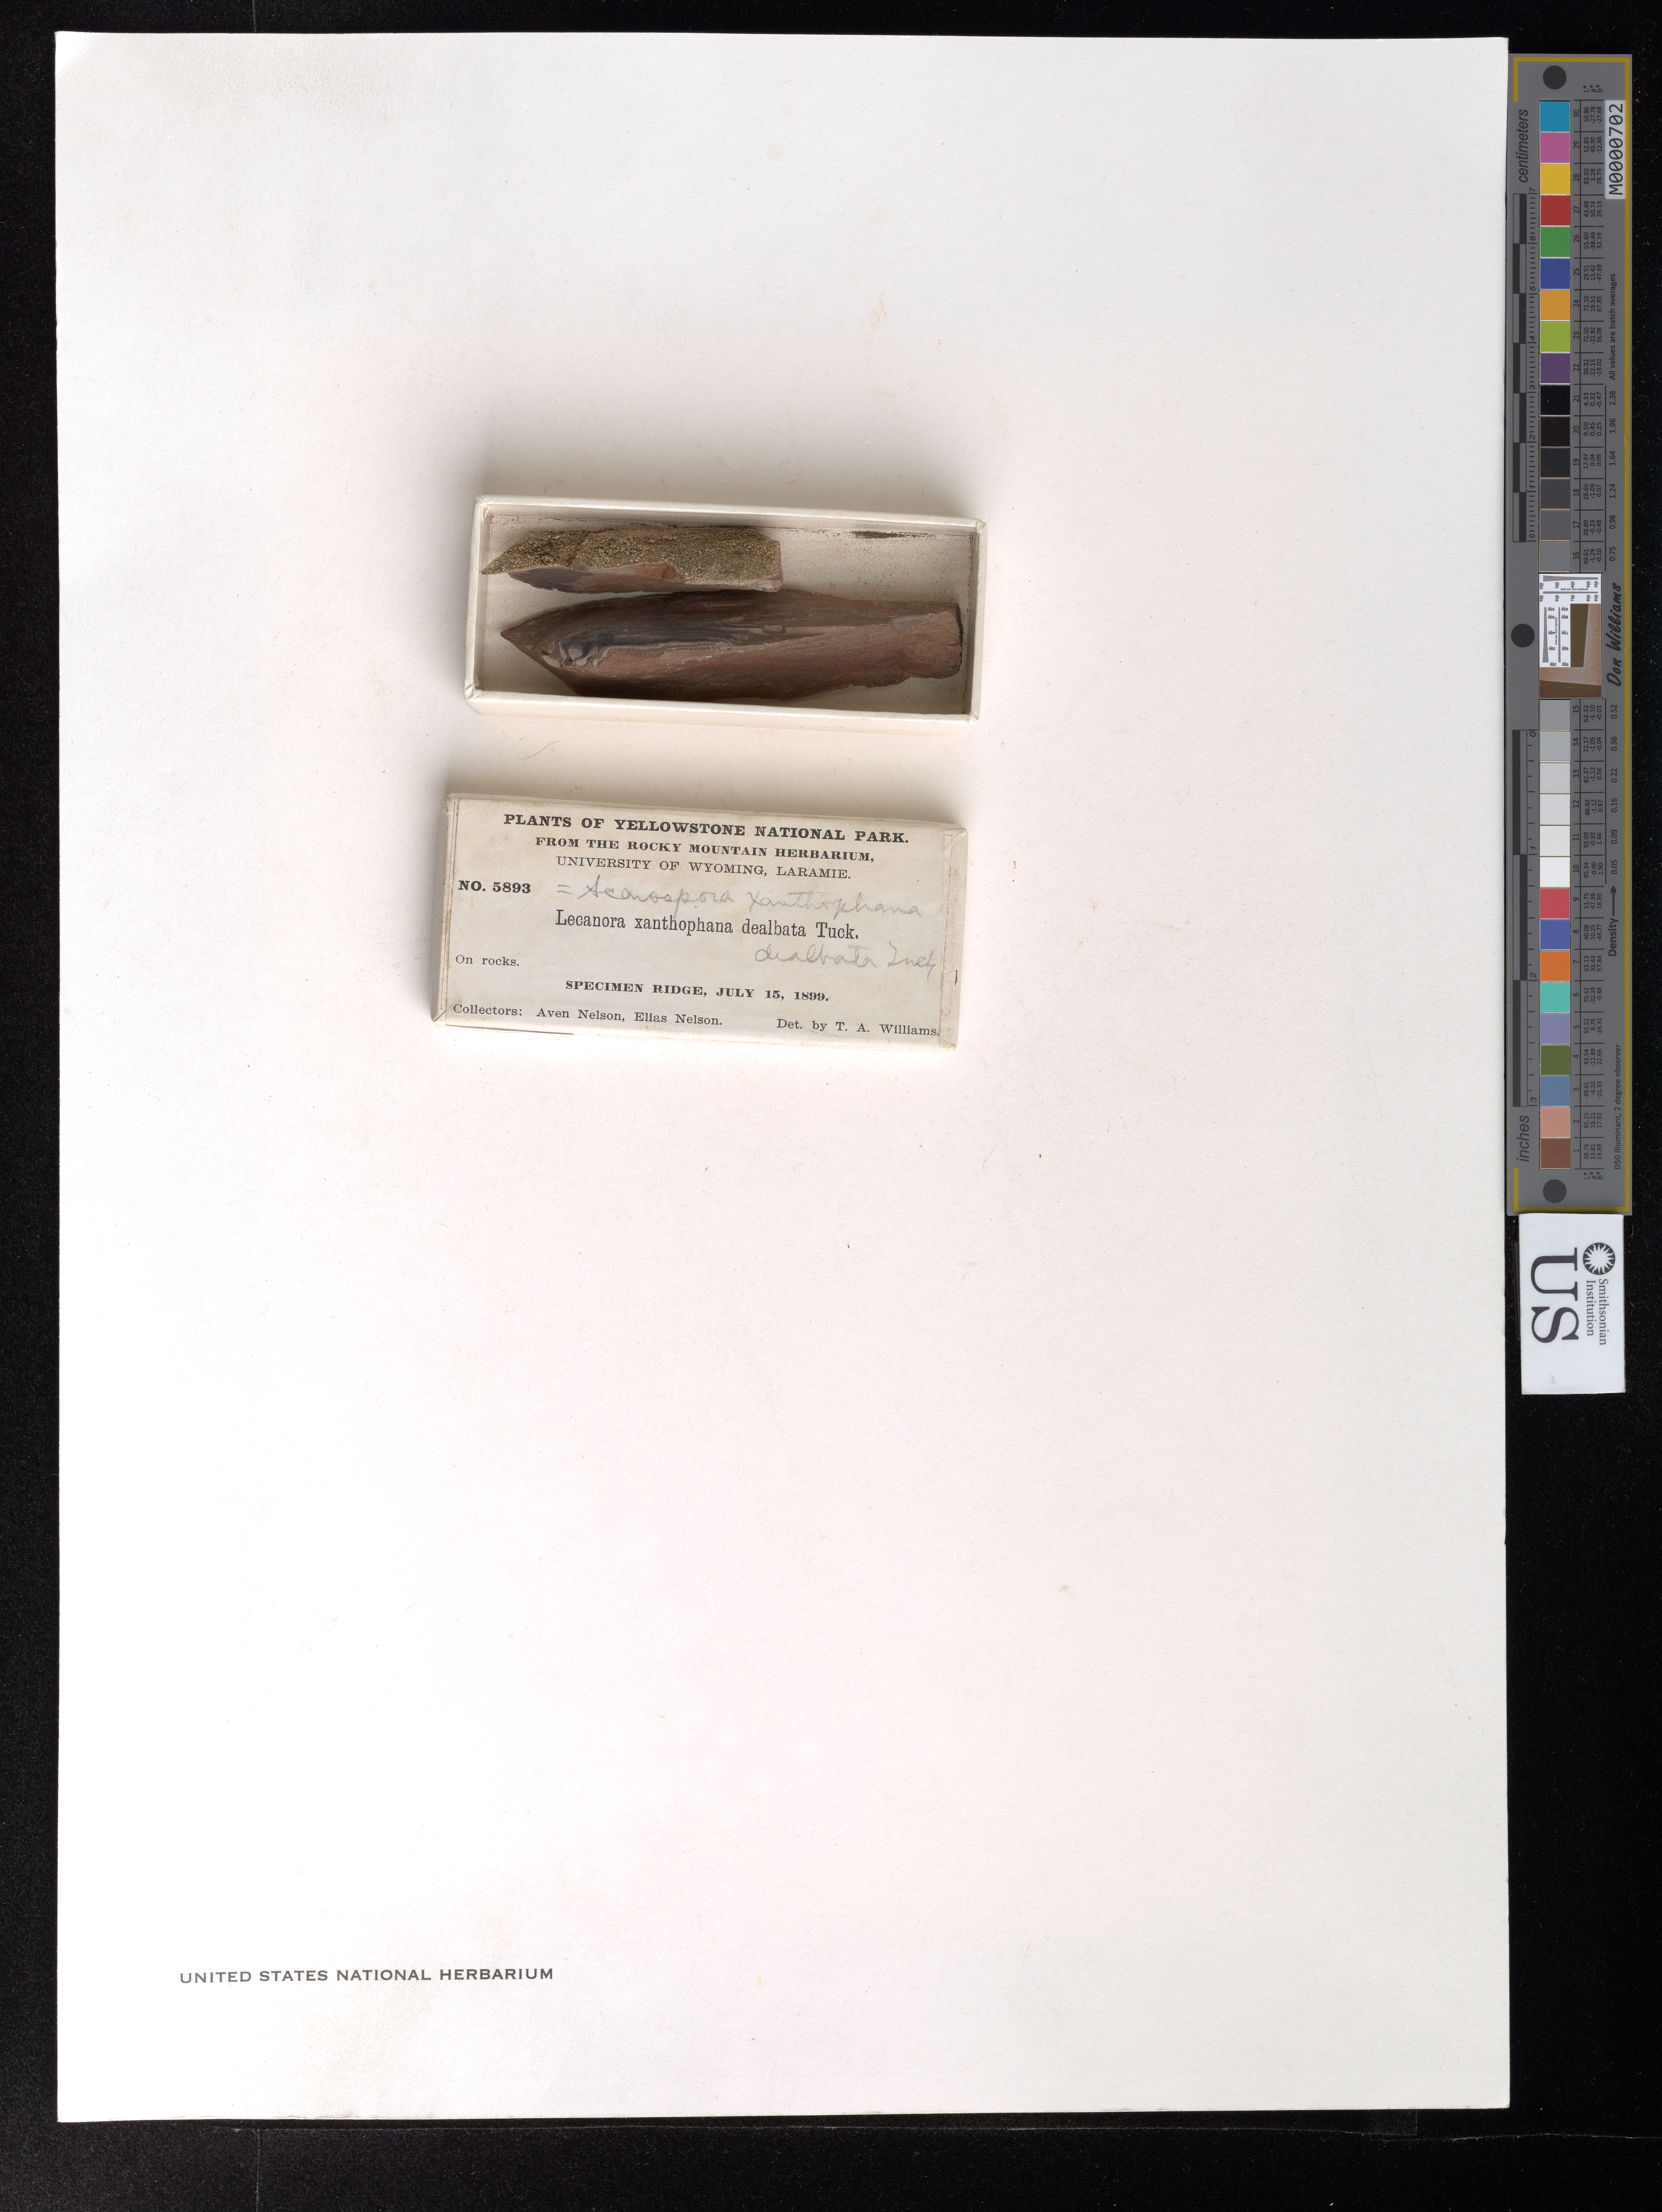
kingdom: Fungi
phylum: Ascomycota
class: Lecanoromycetes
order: Acarosporales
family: Acarosporaceae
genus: Acarospora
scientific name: Acarospora xanthophana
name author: (Nyl.) Jatta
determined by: Lichen Identifications Updating Project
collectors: A. Nelson & E. Nelson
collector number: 5893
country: United States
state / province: Wyoming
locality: Yellowstone Nat'l Park, Specimen Ridge